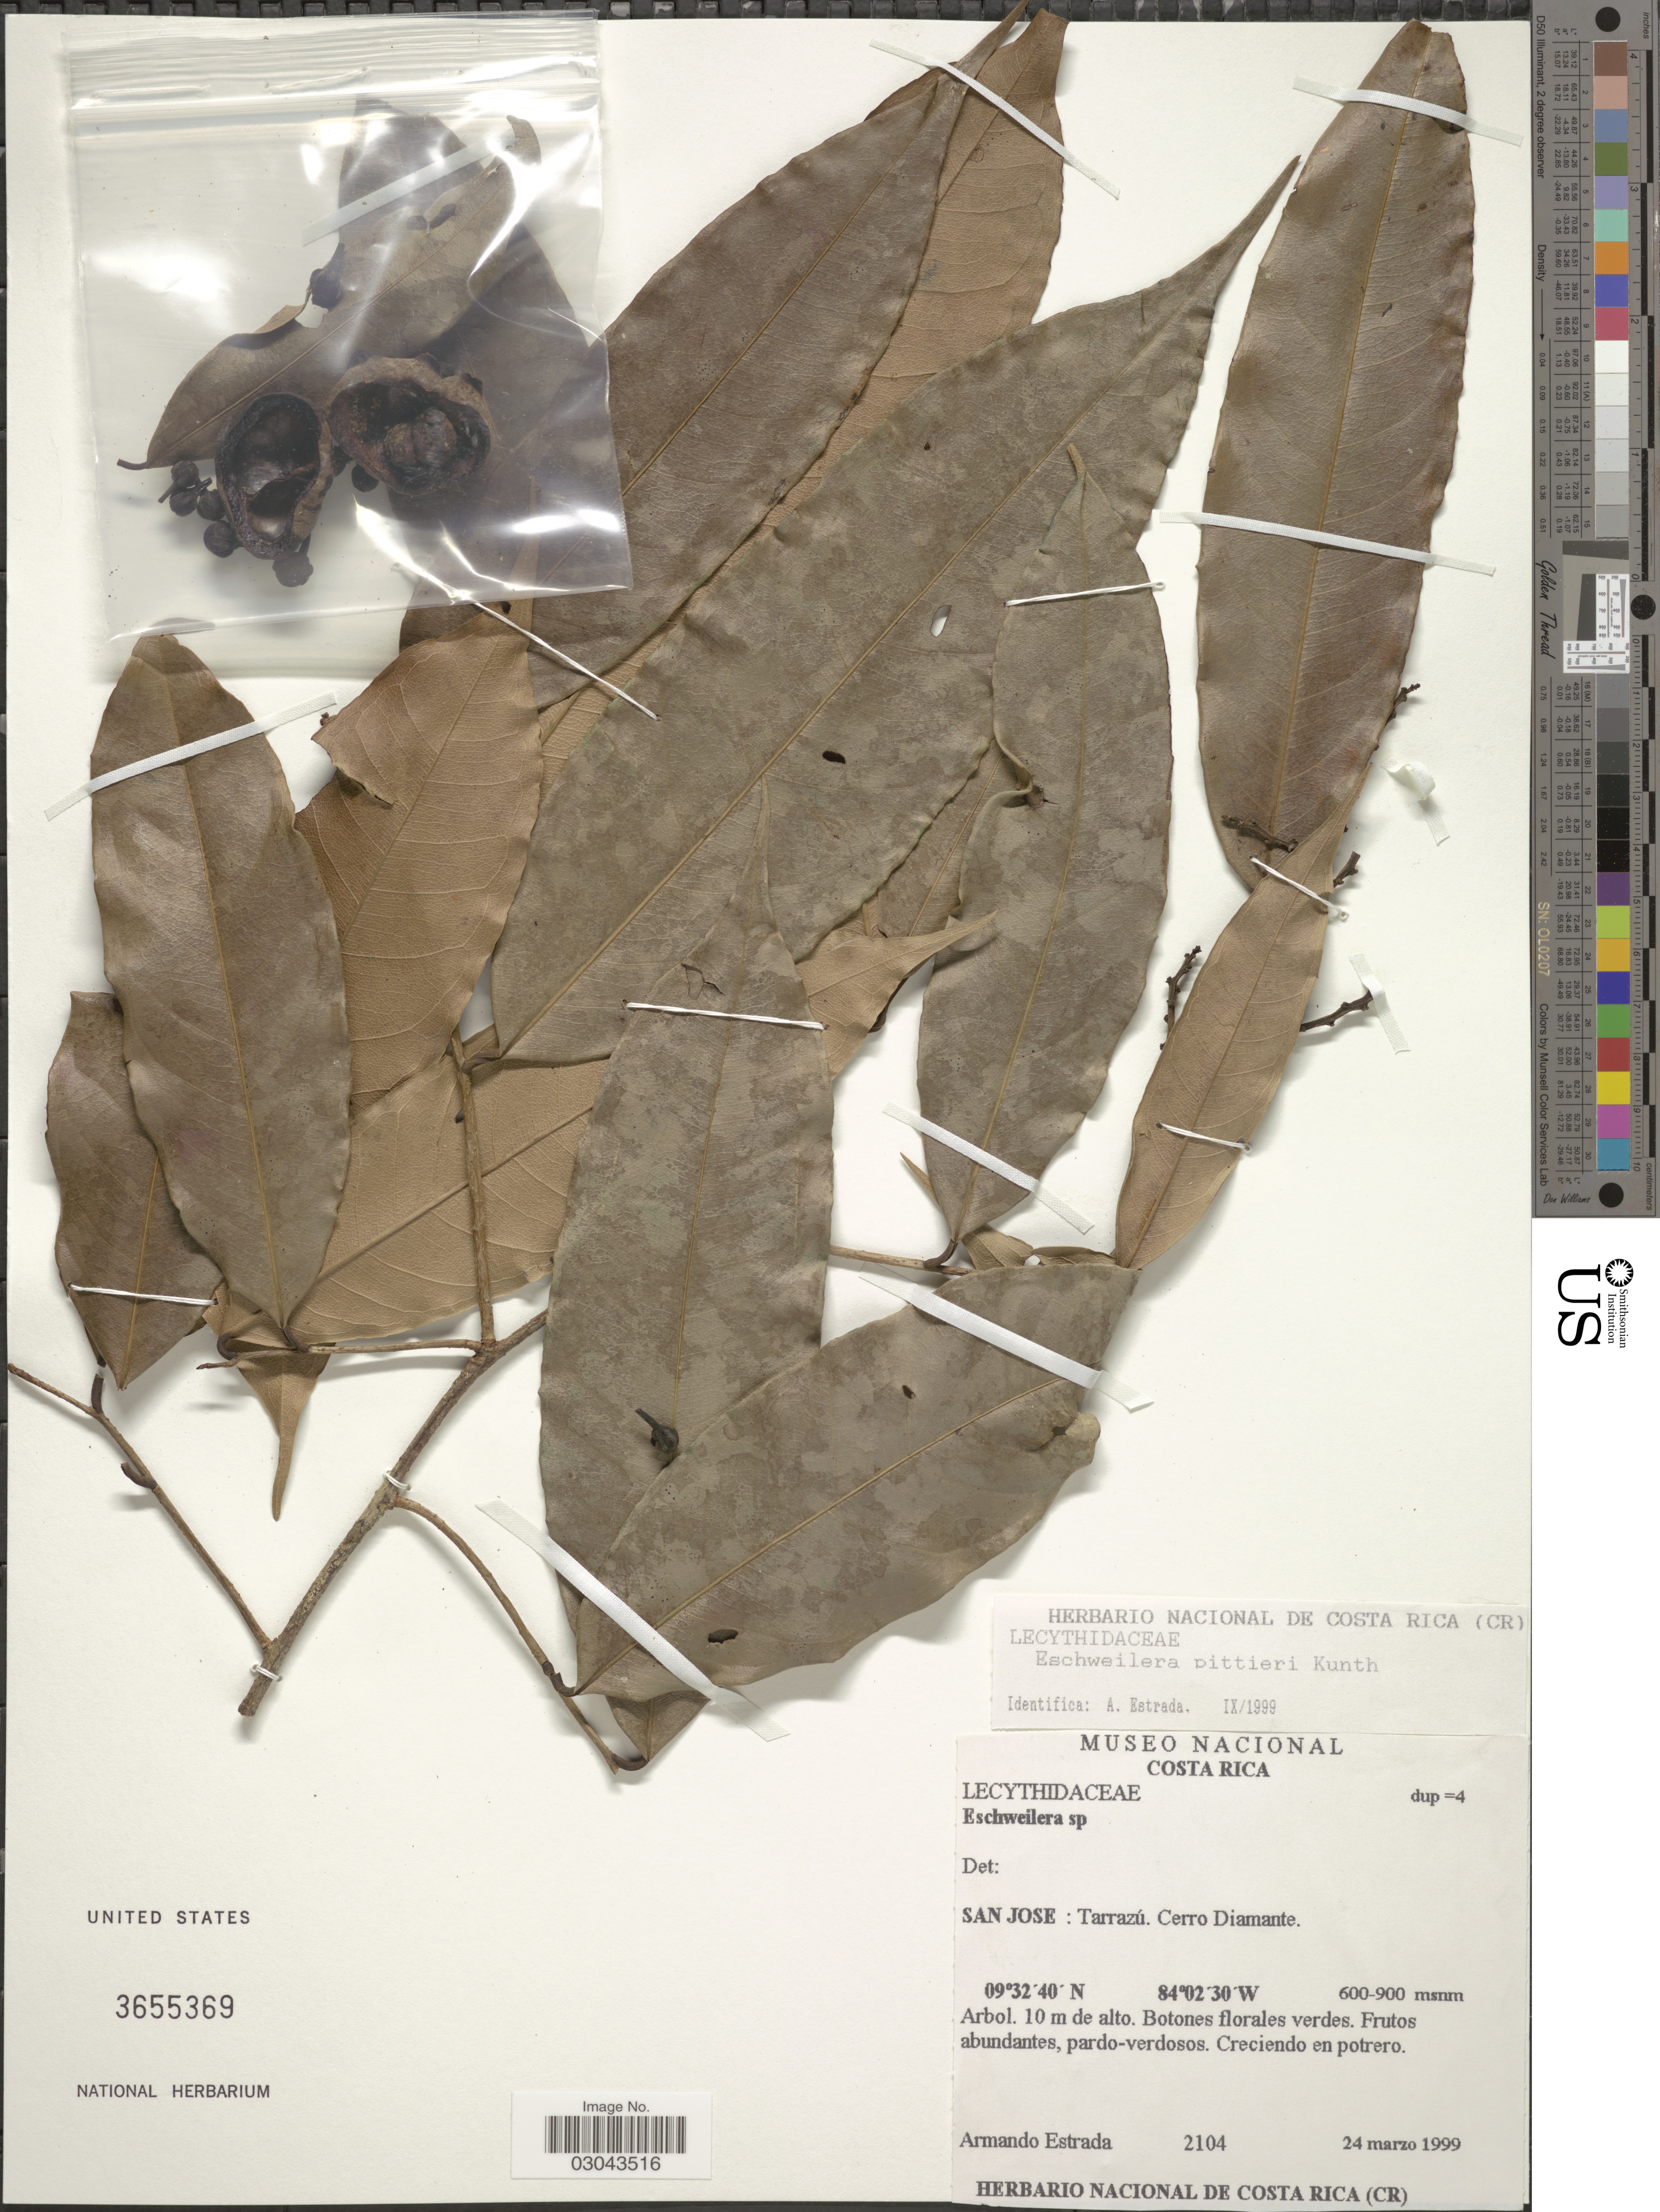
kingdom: Plantae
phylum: Tracheophyta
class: Magnoliopsida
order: Ericales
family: Lecythidaceae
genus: Eschweilera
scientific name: Eschweilera pittieri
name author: R. Knuth in Engl.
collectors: A. Estrada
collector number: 2104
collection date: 1999-03-24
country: Costa Rica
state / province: San José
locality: Tarrazú. Cerro Diamante.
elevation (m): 600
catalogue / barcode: US 3655369